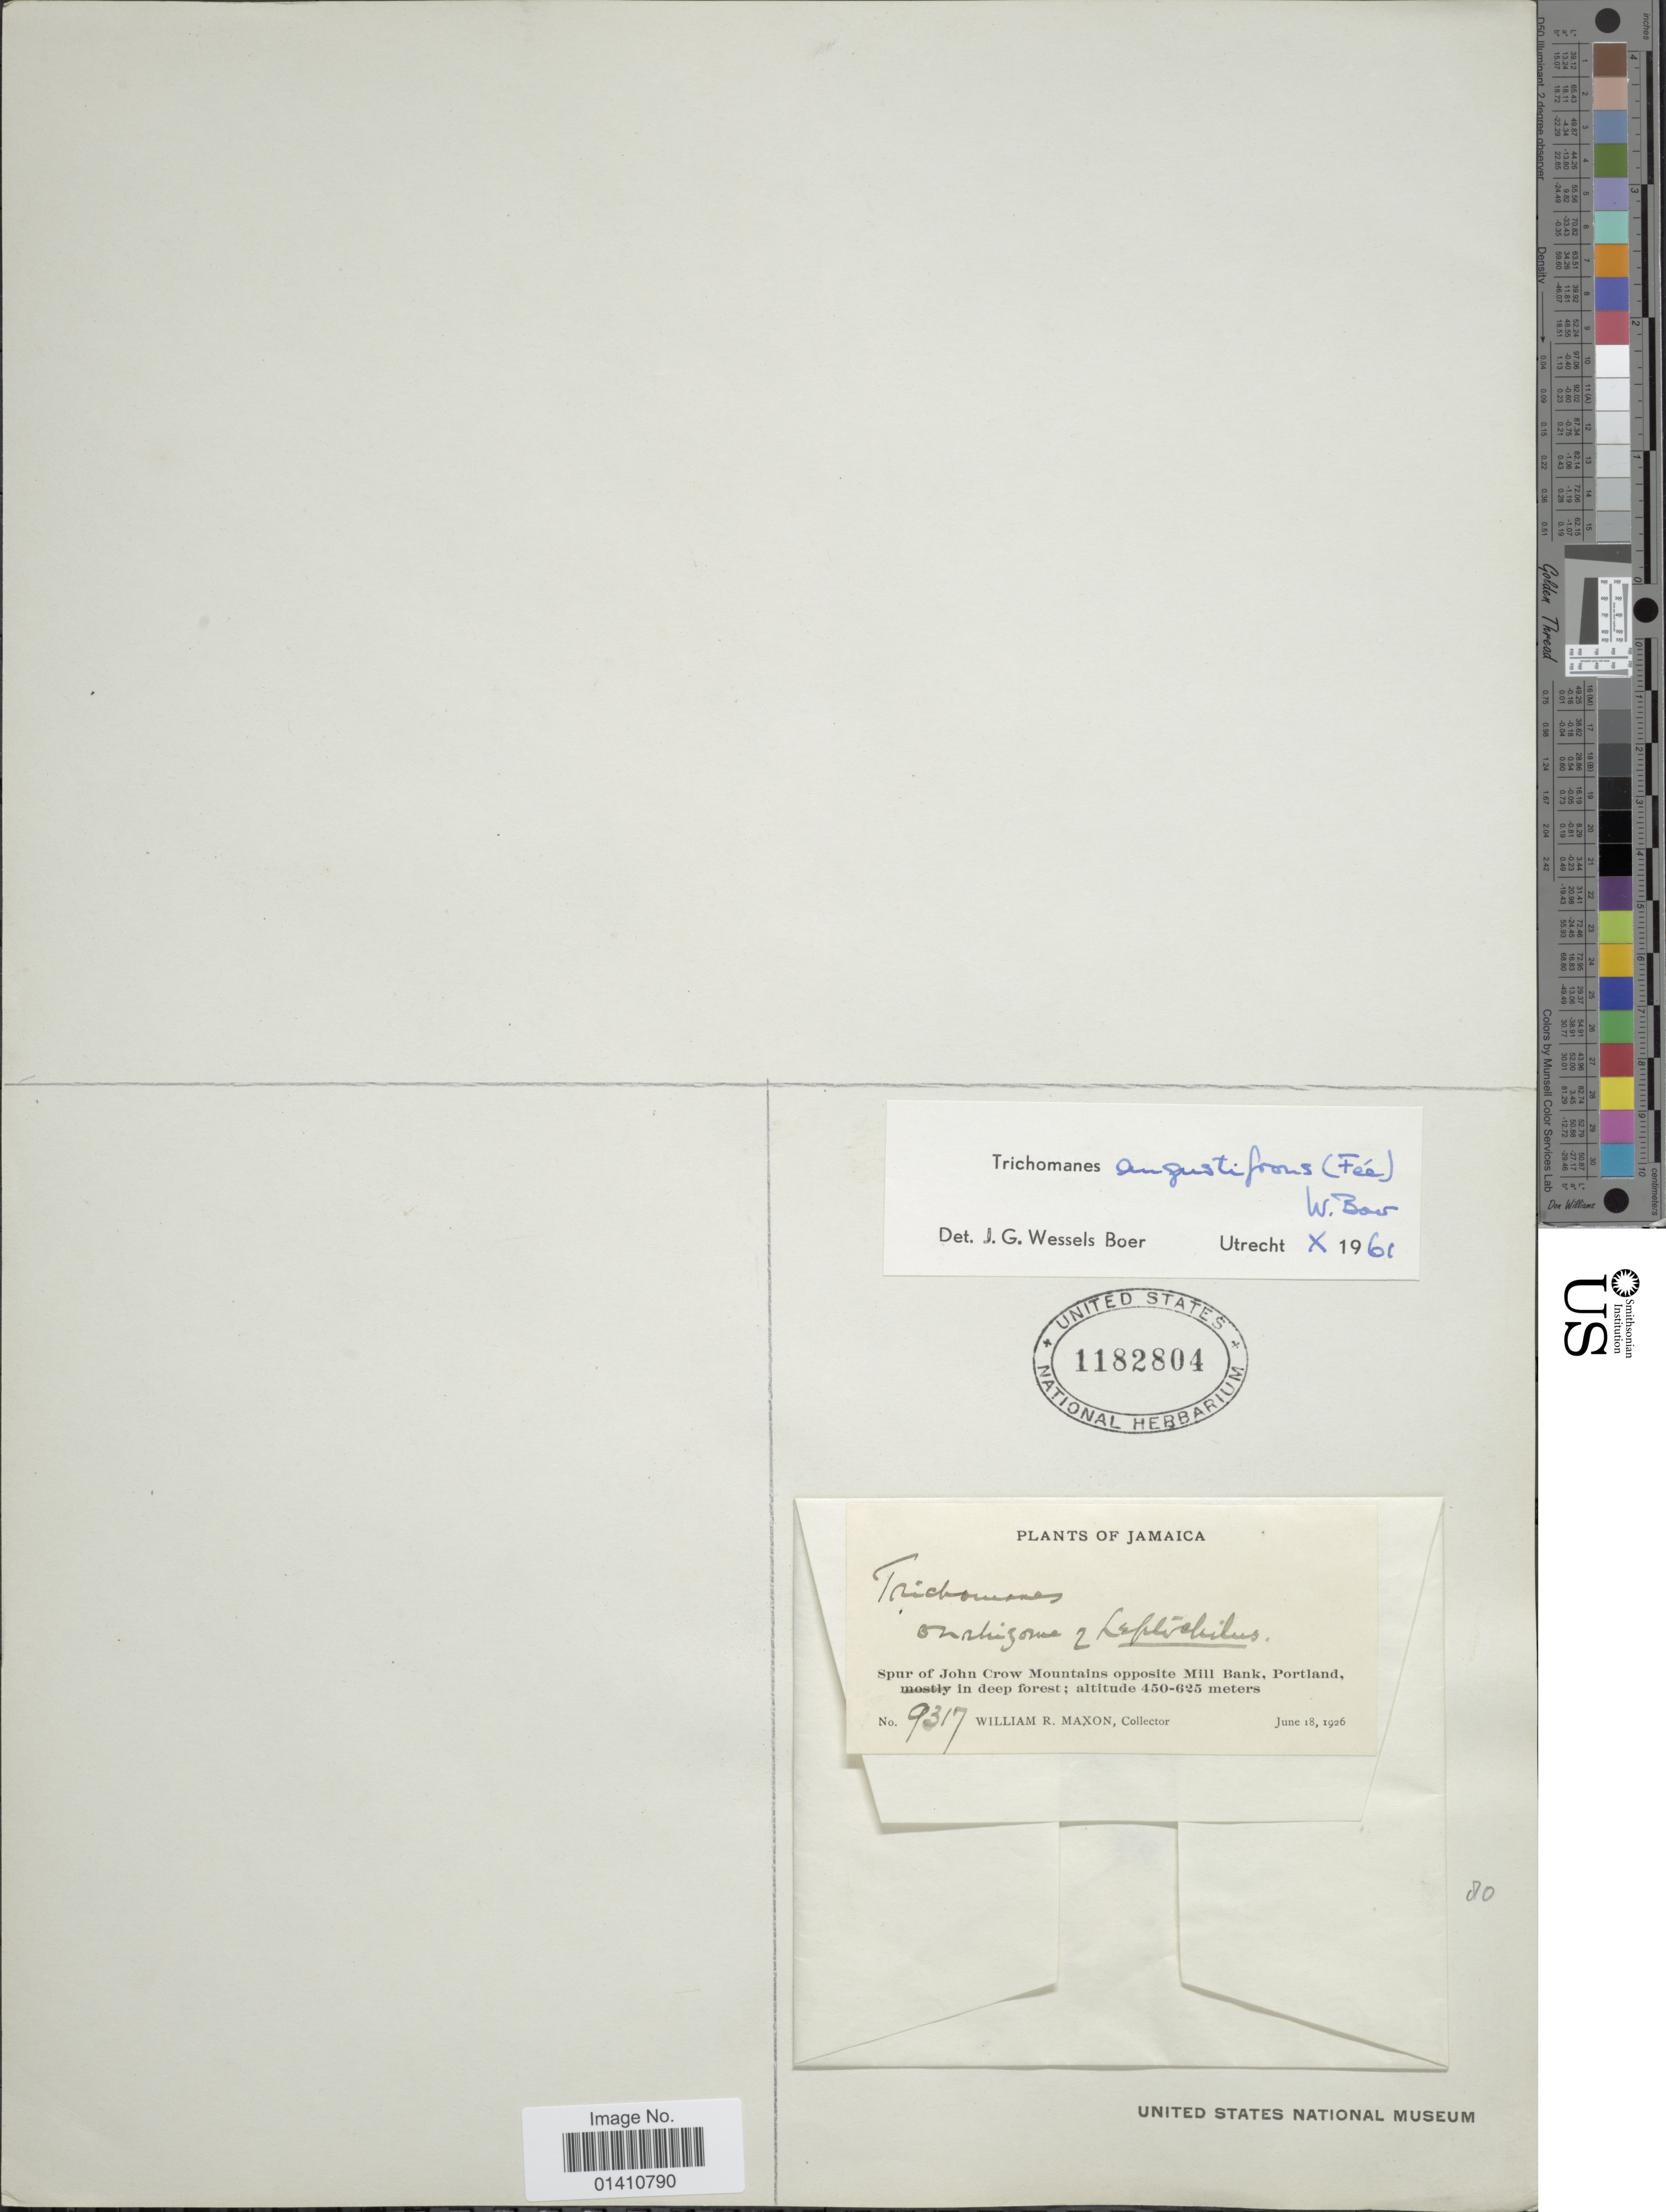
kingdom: Plantae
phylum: Tracheophyta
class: Polypodiopsida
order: Hymenophyllales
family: Hymenophyllaceae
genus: Didymoglossum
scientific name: Didymoglossum angustifrons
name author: Fée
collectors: W. R. Maxon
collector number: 9317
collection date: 1926-06-18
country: Jamaica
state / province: Portland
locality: Spur of John Crow Mountains opposite Mill Bank, in deep forest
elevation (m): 450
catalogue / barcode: US 1182804